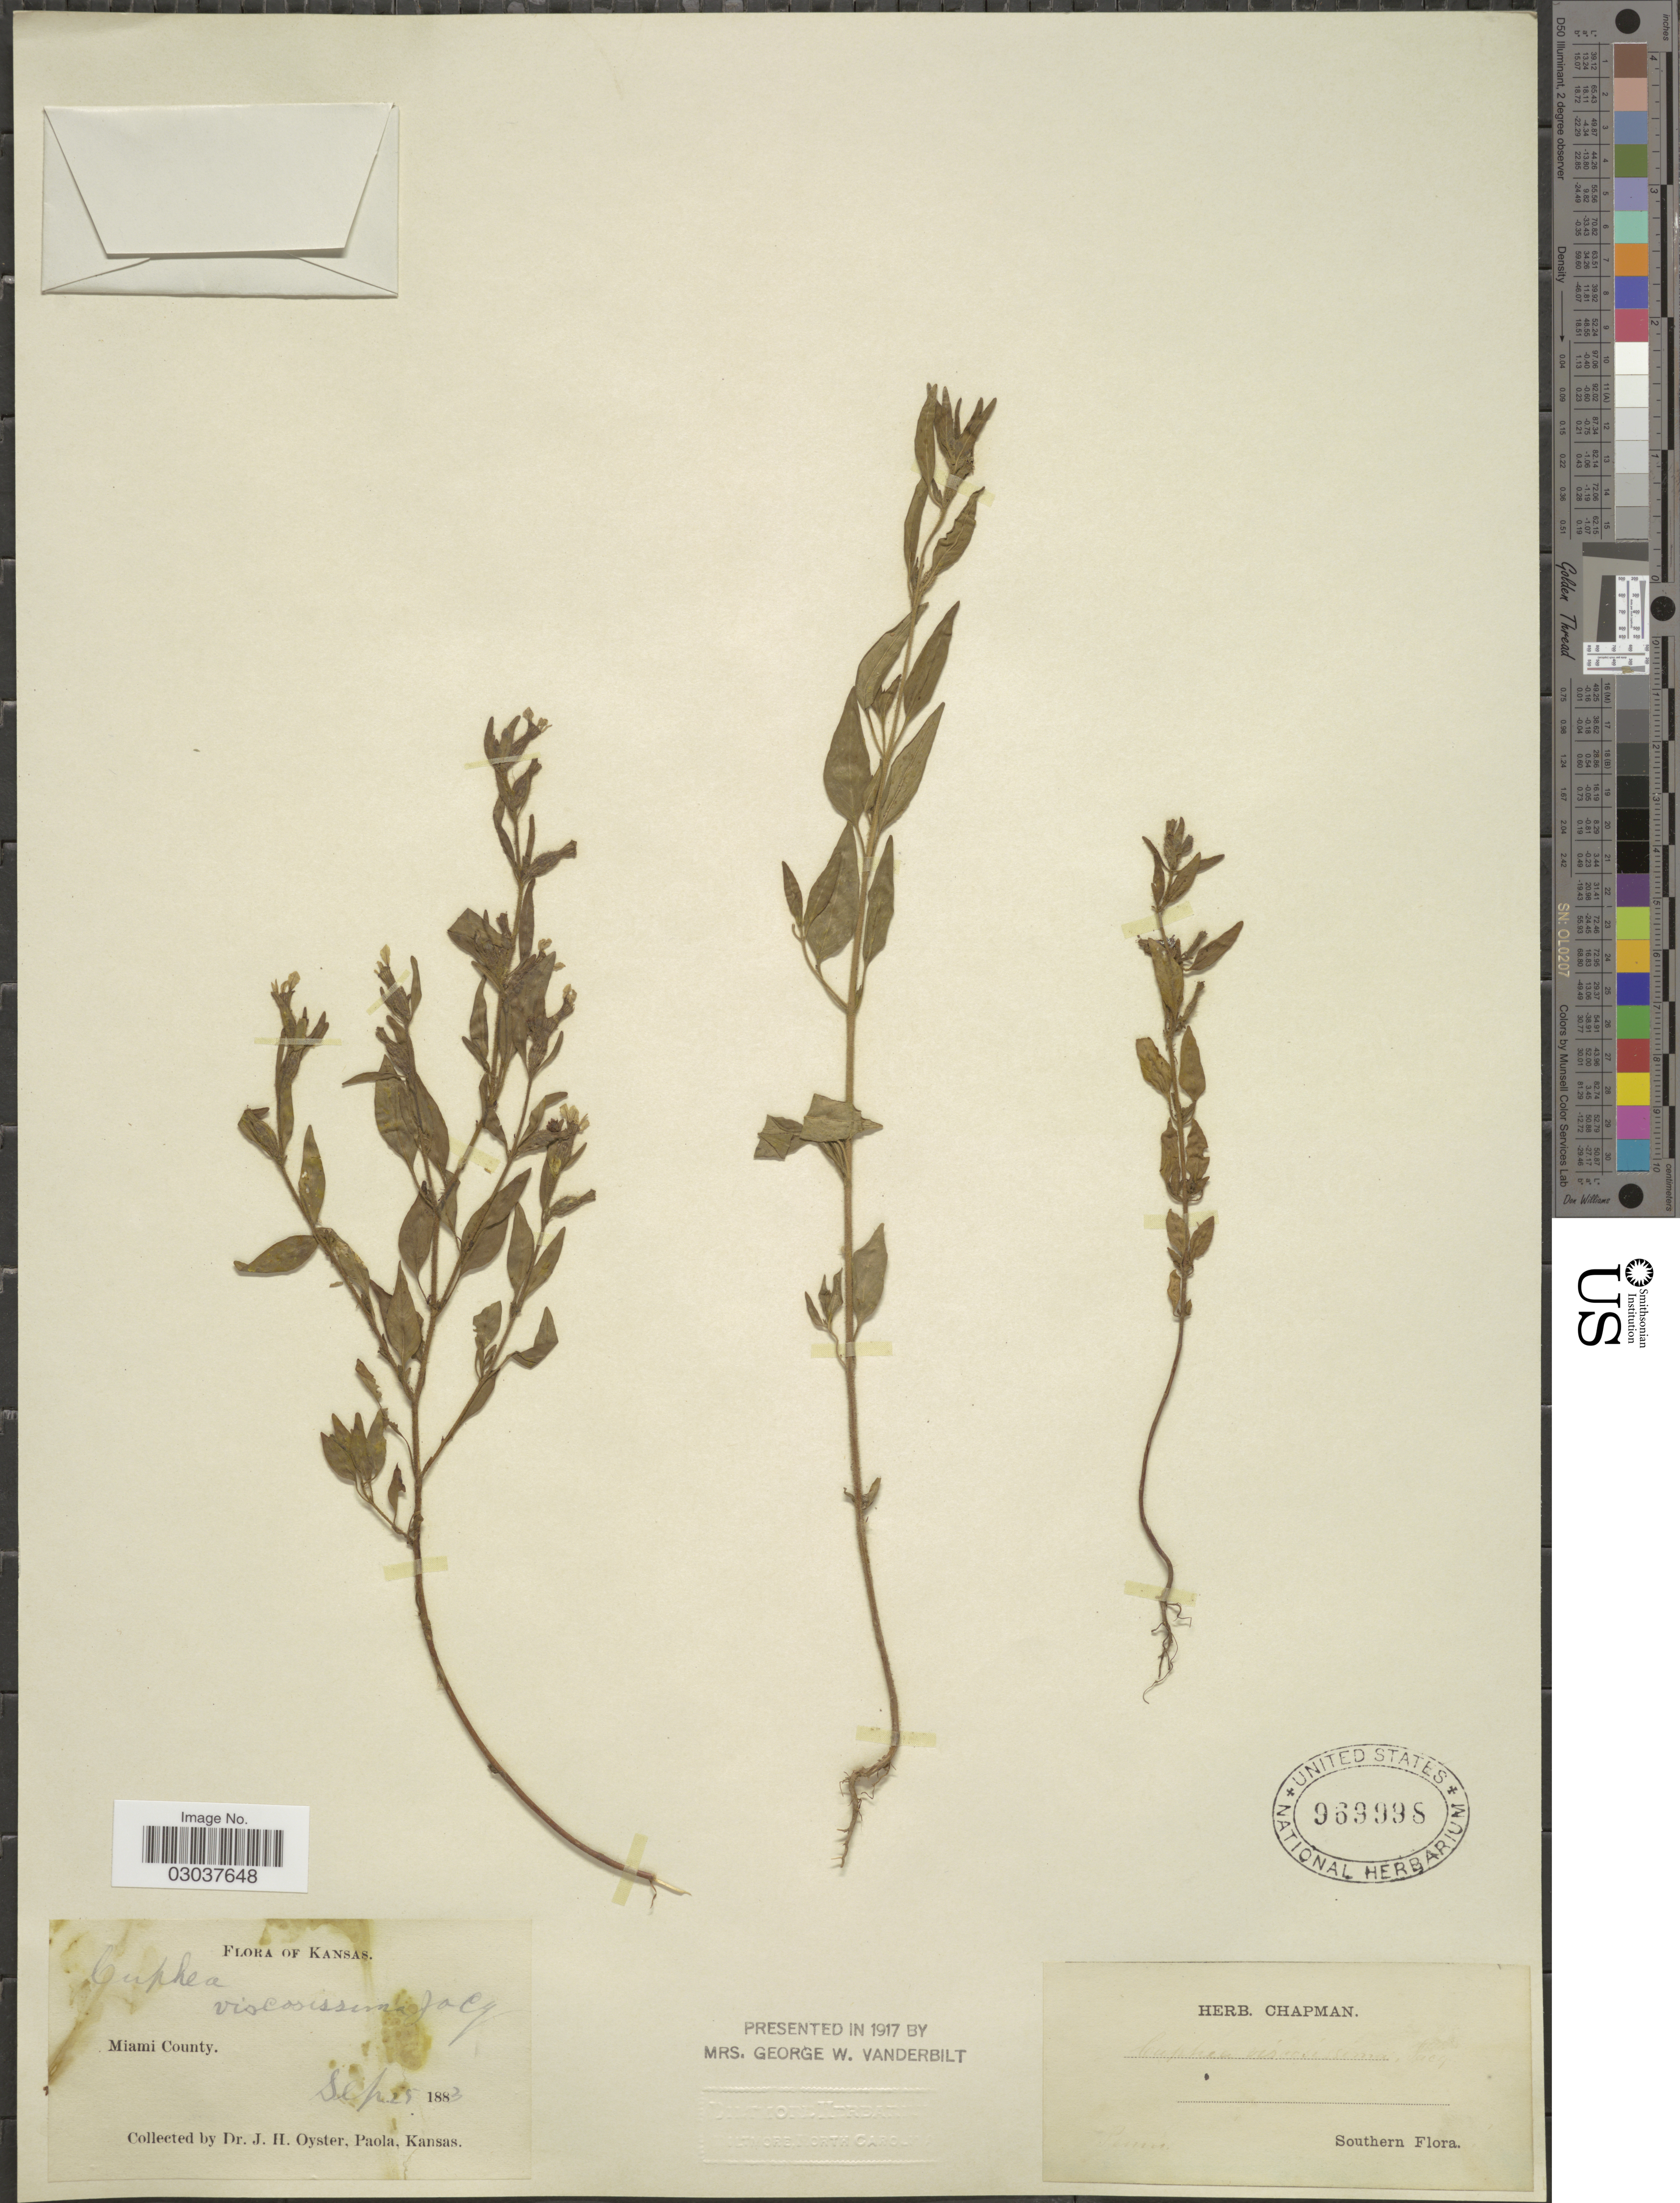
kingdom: Plantae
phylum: Tracheophyta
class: Magnoliopsida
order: Myrtales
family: Lythraceae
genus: Cuphea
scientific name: Cuphea petiolata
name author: Pohl ex Koehne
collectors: J. H. Oyster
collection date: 1883-09-25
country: United States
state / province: Kansas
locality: Miami County. Southern Flora.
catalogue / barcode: US 963998